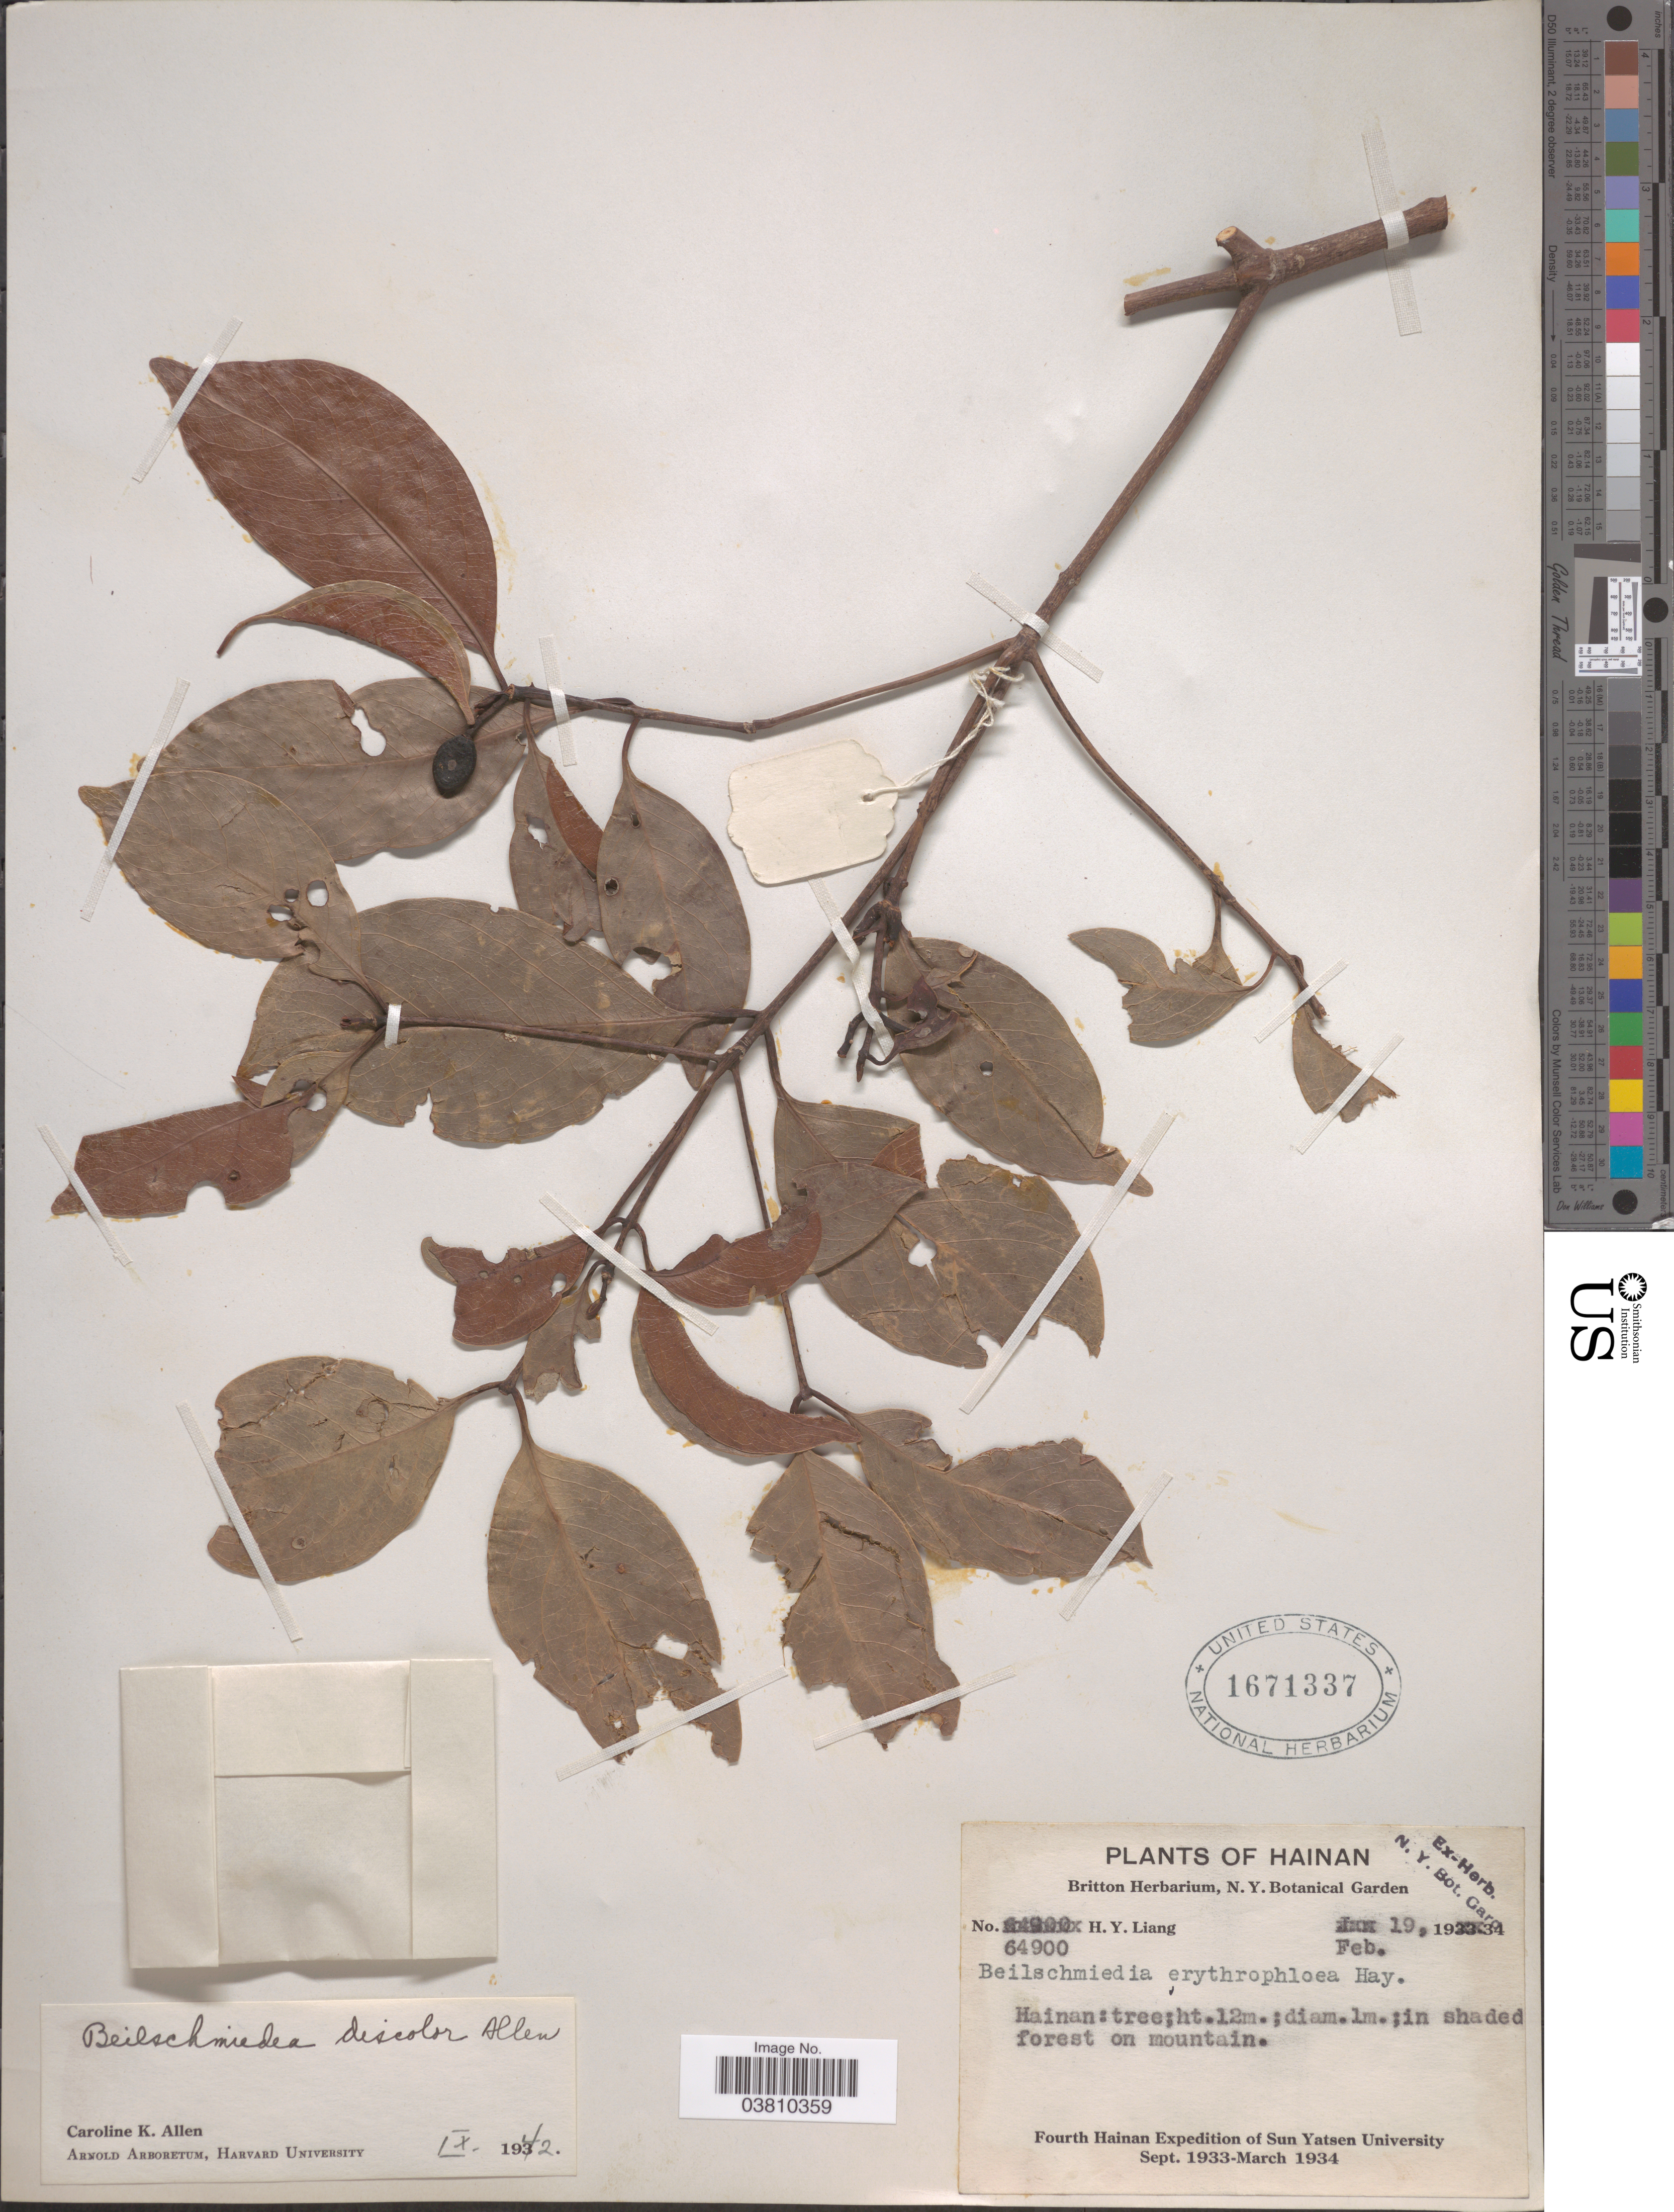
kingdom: Plantae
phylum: Tracheophyta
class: Magnoliopsida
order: Laurales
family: Lauraceae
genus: Beilschmiedia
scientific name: Beilschmiedia discolor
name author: C.K. Allen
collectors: H. Y. Liang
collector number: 64900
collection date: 1934-02-19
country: China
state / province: Hainan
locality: In shaded forest on mountain.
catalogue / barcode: US 1671337